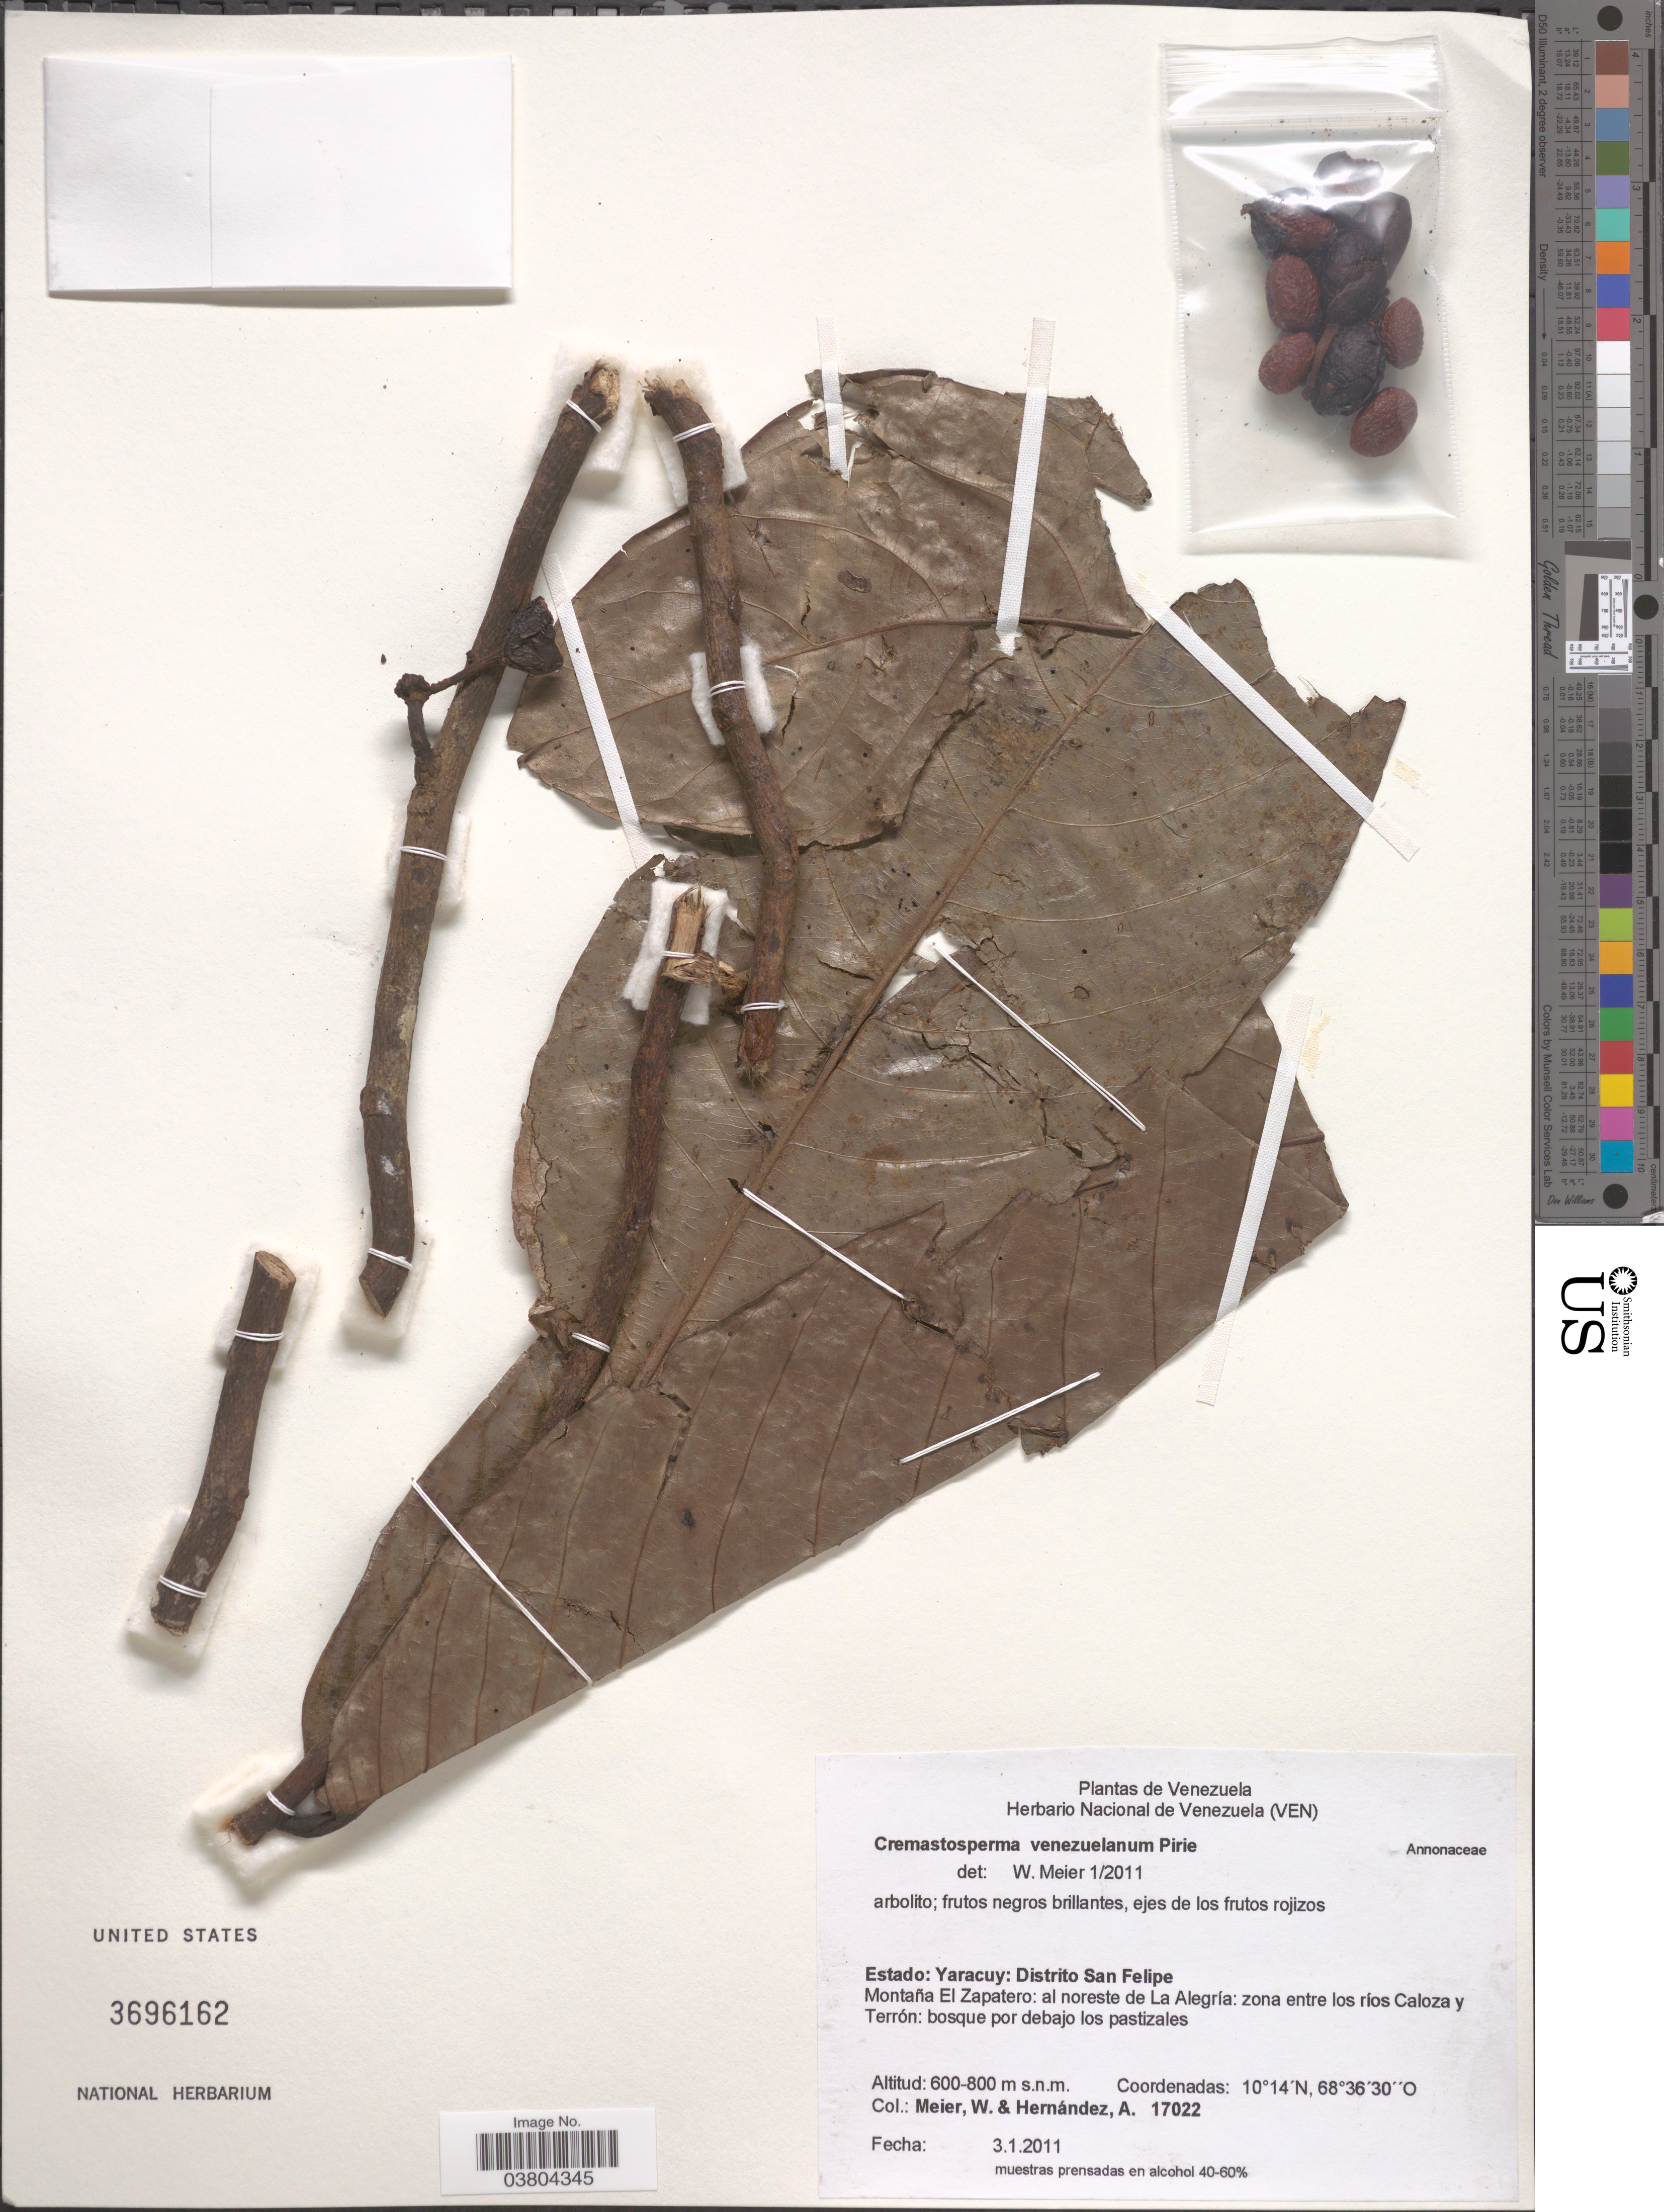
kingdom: Plantae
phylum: Tracheophyta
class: Magnoliopsida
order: Magnoliales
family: Annonaceae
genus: Cremastosperma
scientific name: Cremastosperma venezuelanum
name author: Pirie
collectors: W. Meier & A. Hernández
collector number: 17022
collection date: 2011-01-03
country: Venezuela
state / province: Yaracuy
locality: Distrito San Felipe. Montaña El Zapatero: al noroeste de La Alegría: zona entre los ríos Caloza y Terrón: bosque por debajo los pastizales.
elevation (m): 600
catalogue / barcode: US 3696162